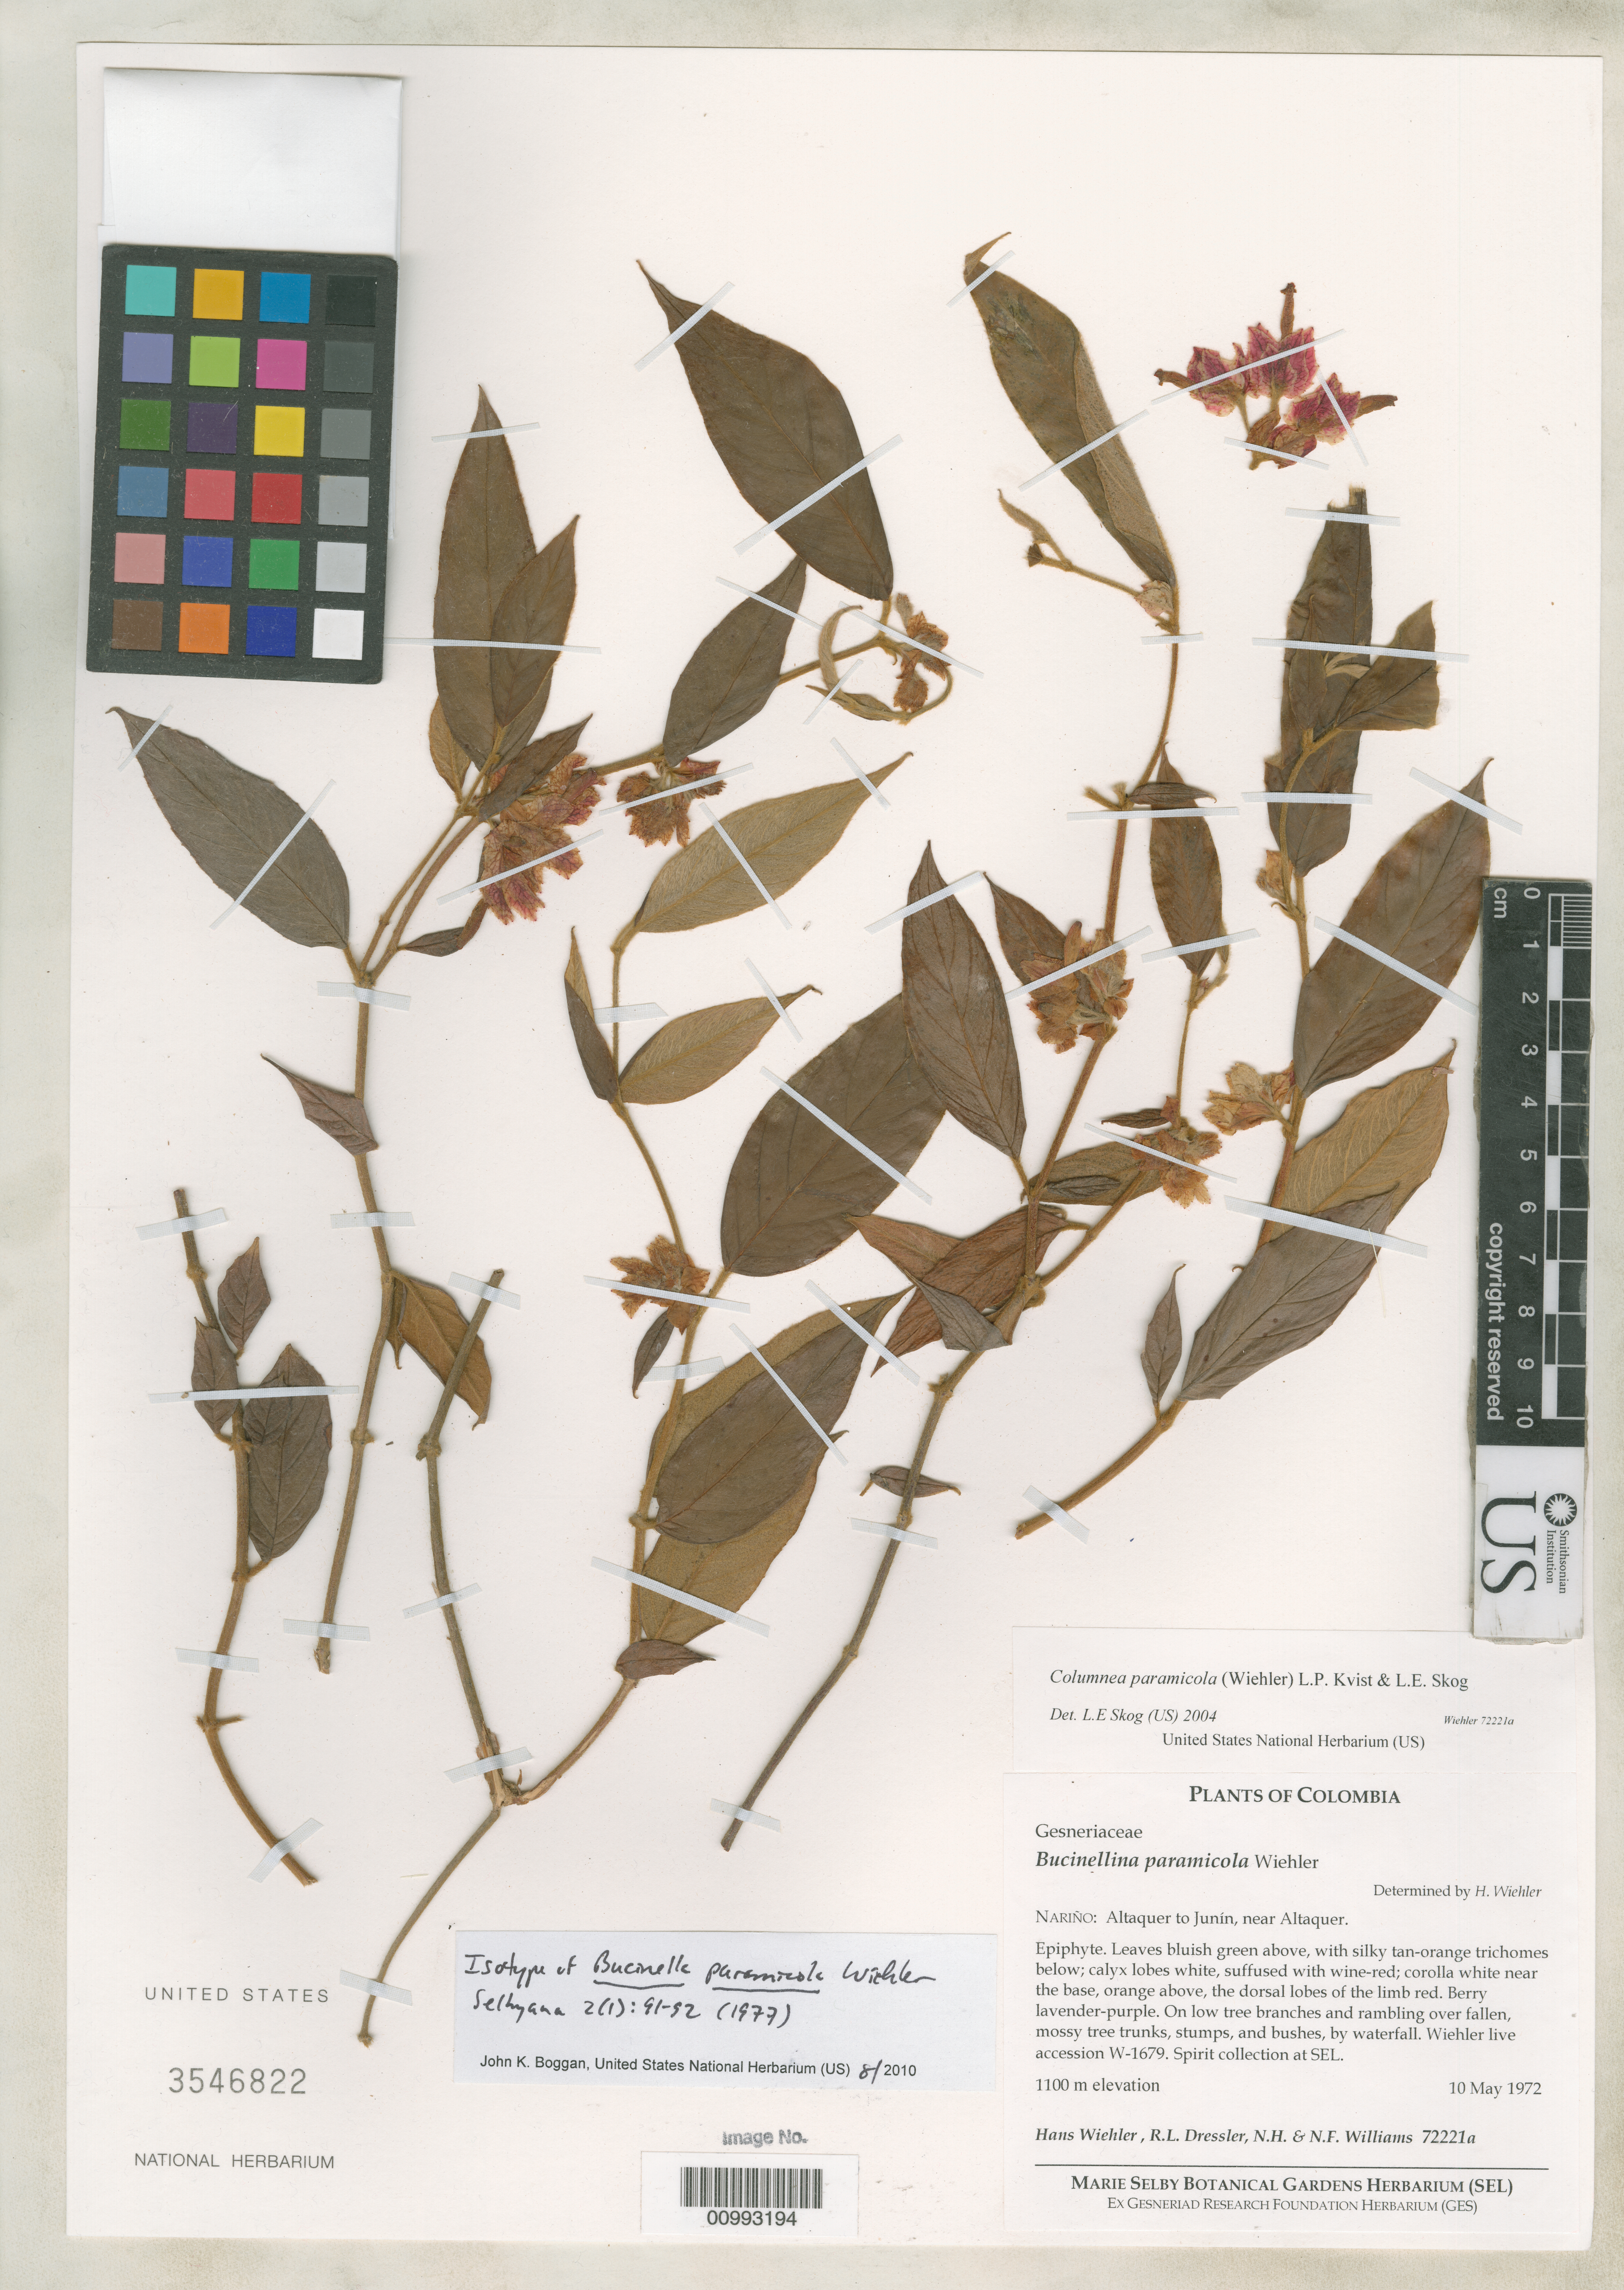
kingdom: Plantae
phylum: Tracheophyta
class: Magnoliopsida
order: Lamiales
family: Gesneriaceae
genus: Bucinella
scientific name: Bucinella paramicola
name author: Wiehler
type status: Isotype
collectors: H. J. Wiehler, R. Dressler & N. Williams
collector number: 72221 a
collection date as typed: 10 May 1972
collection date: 1972-05-10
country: Colombia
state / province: Nariño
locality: Nariño: Altaquer to Junín, near Altaquer.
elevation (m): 1100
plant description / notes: "Wiehler live accession W-1679. Spirit collection at SEL."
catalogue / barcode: US 3546822